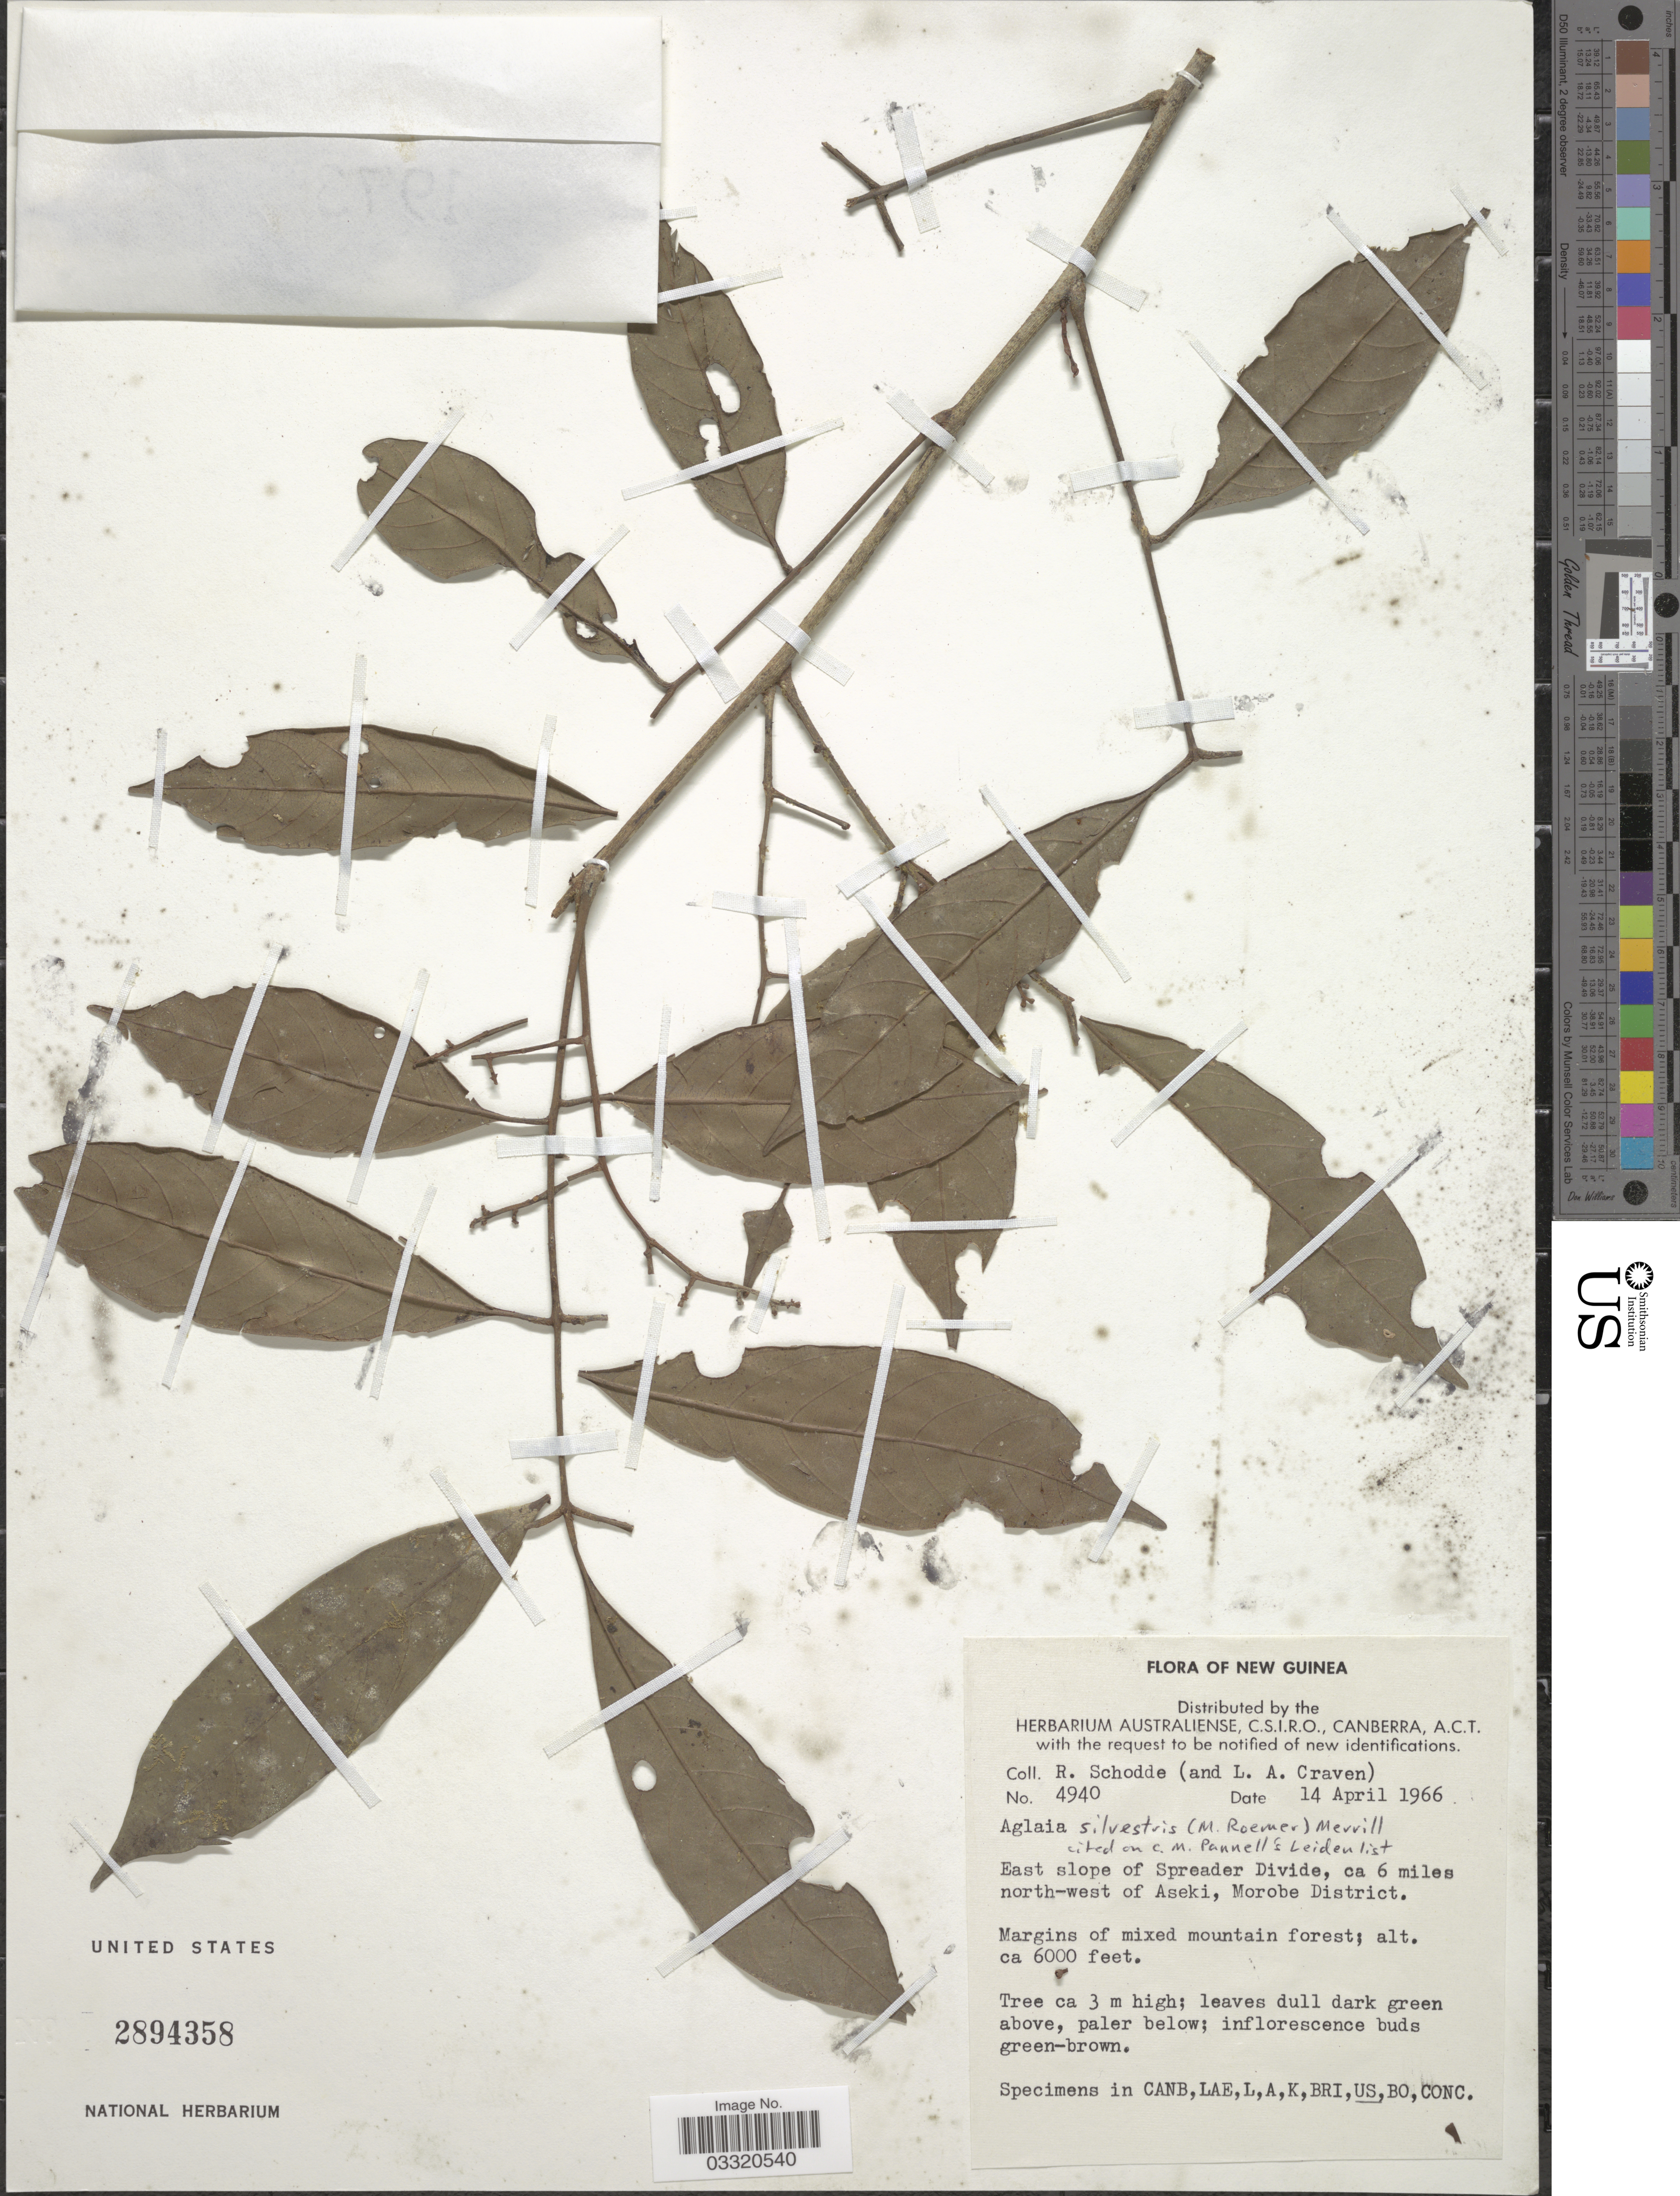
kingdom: Plantae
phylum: Tracheophyta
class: Magnoliopsida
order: Sapindales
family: Meliaceae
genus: Aglaia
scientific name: Aglaia silvestris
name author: (M. Roem.) Merr.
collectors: R. Schodde & L. A. Craven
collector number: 4940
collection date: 1966-04-14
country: Papua New Guinea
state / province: Morobe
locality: New Guinea. East slope of Spreader Divide, ca 6 miles north-west of Aseki, Morobe District.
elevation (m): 1829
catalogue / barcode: US 2894358